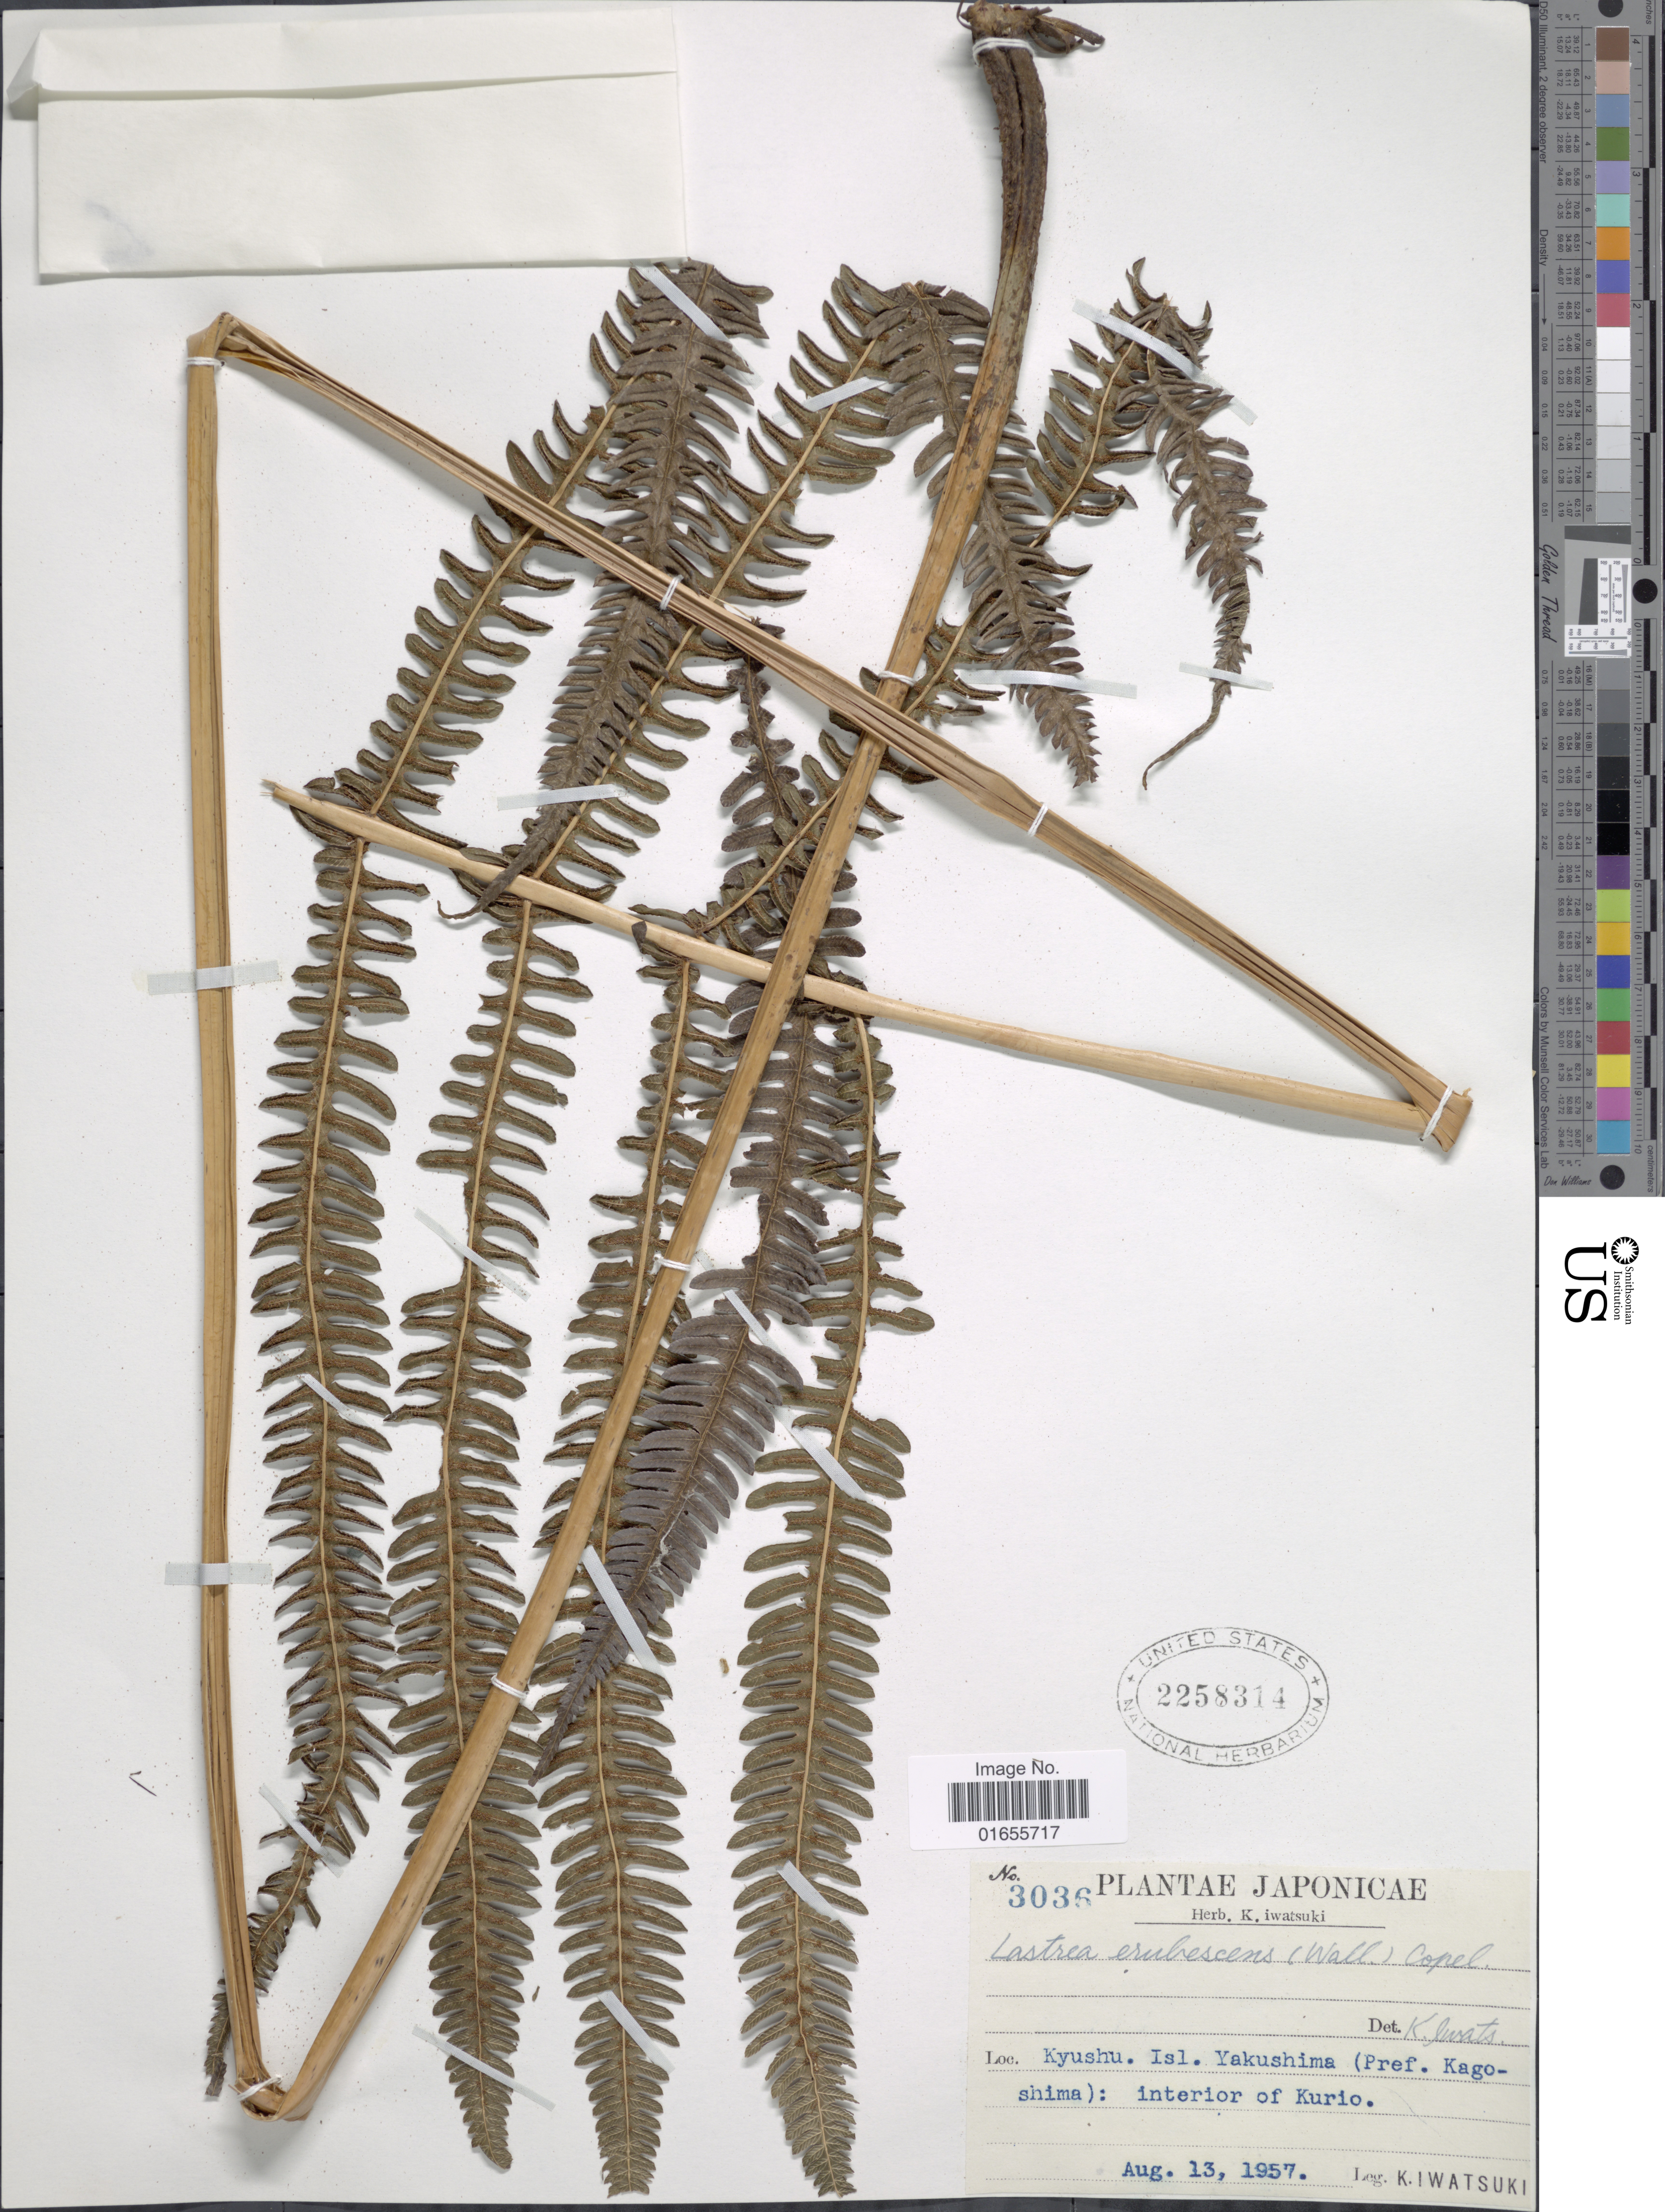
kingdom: Plantae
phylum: Tracheophyta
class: Polypodiopsida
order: Polypodiales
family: Thelypteridaceae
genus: Glaphyropteridopsis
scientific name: Glaphyropteridopsis erubescens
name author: (Wall. ex Hook.) Ching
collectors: K. Iwatsuki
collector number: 3036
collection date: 1957-08-13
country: Japan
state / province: Kagosima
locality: Kyushi. Isl. Yakushima: interior of Kurio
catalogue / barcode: US 2258314